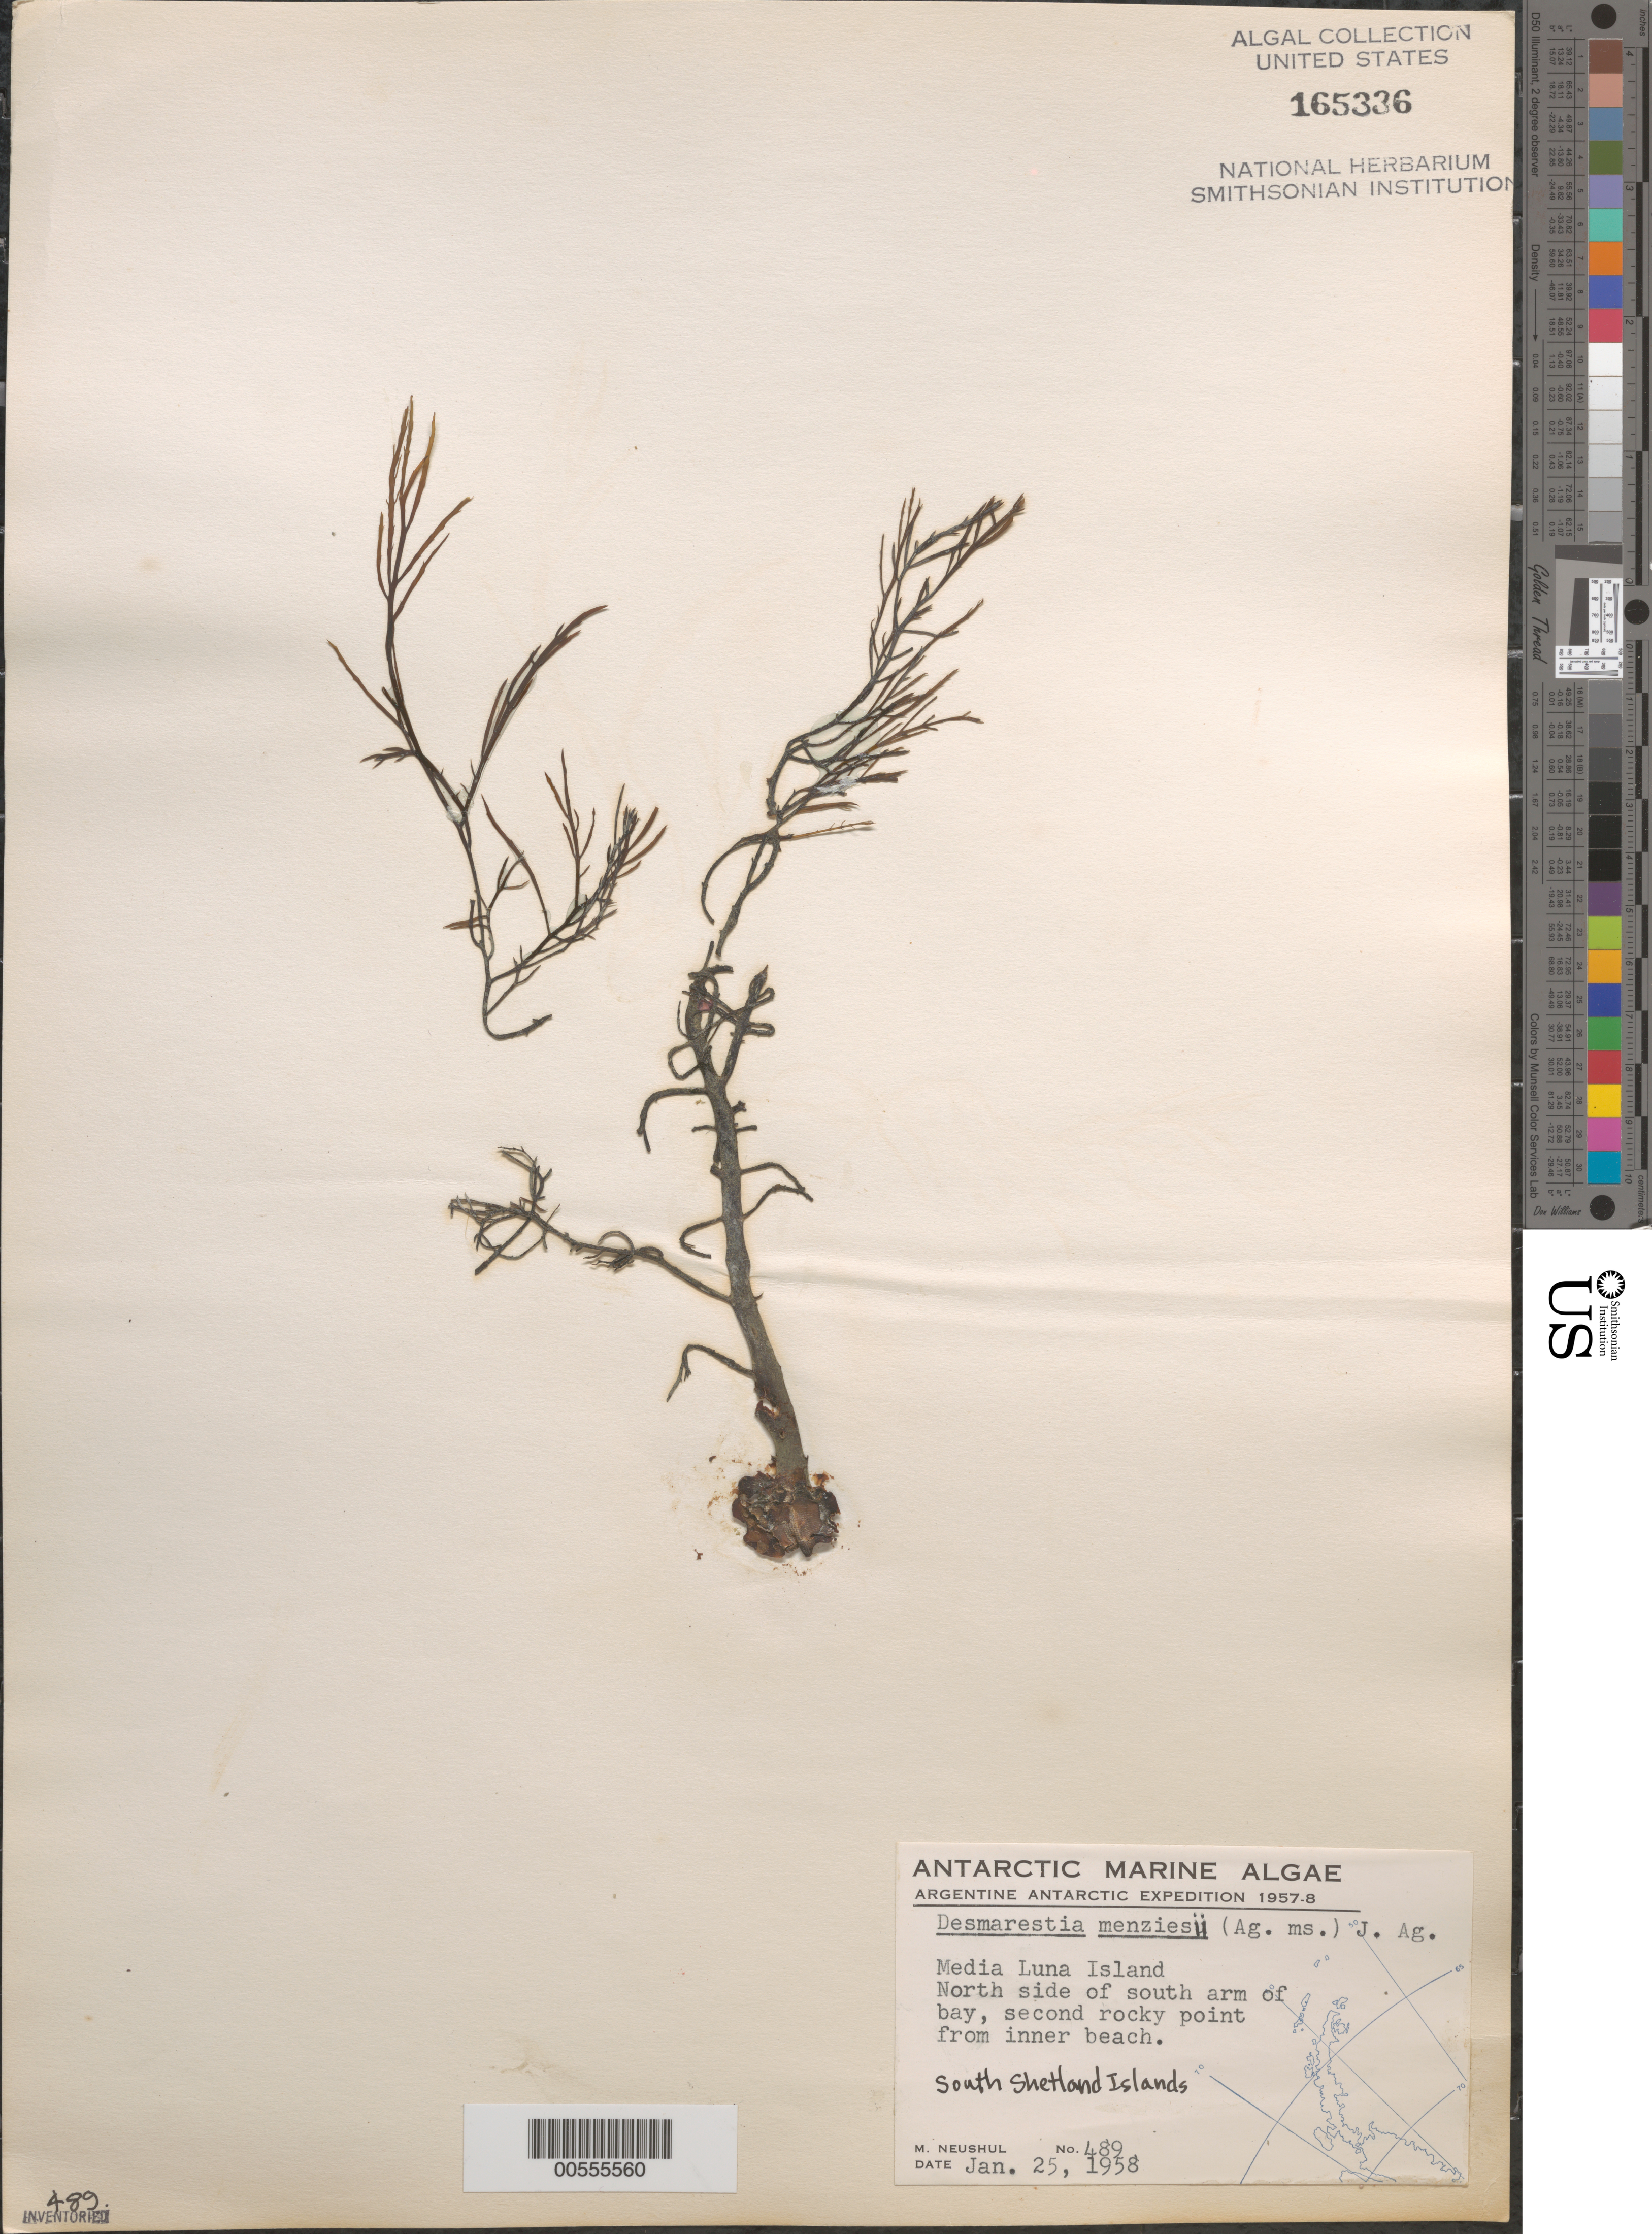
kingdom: Chromista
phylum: Ochrophyta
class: Phaeophyceae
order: Desmarestiales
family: Desmarestiaceae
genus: Desmarestia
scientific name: Desmarestia menziesii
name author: J. Agardh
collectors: M. Neushul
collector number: Neushul 489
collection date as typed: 25 Jan 1958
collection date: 1958-01-25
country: Antarctica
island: Half Moon Island (Media Luna Island)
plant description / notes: Argentine Antarctic Expedition, 1957-1958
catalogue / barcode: US 165336